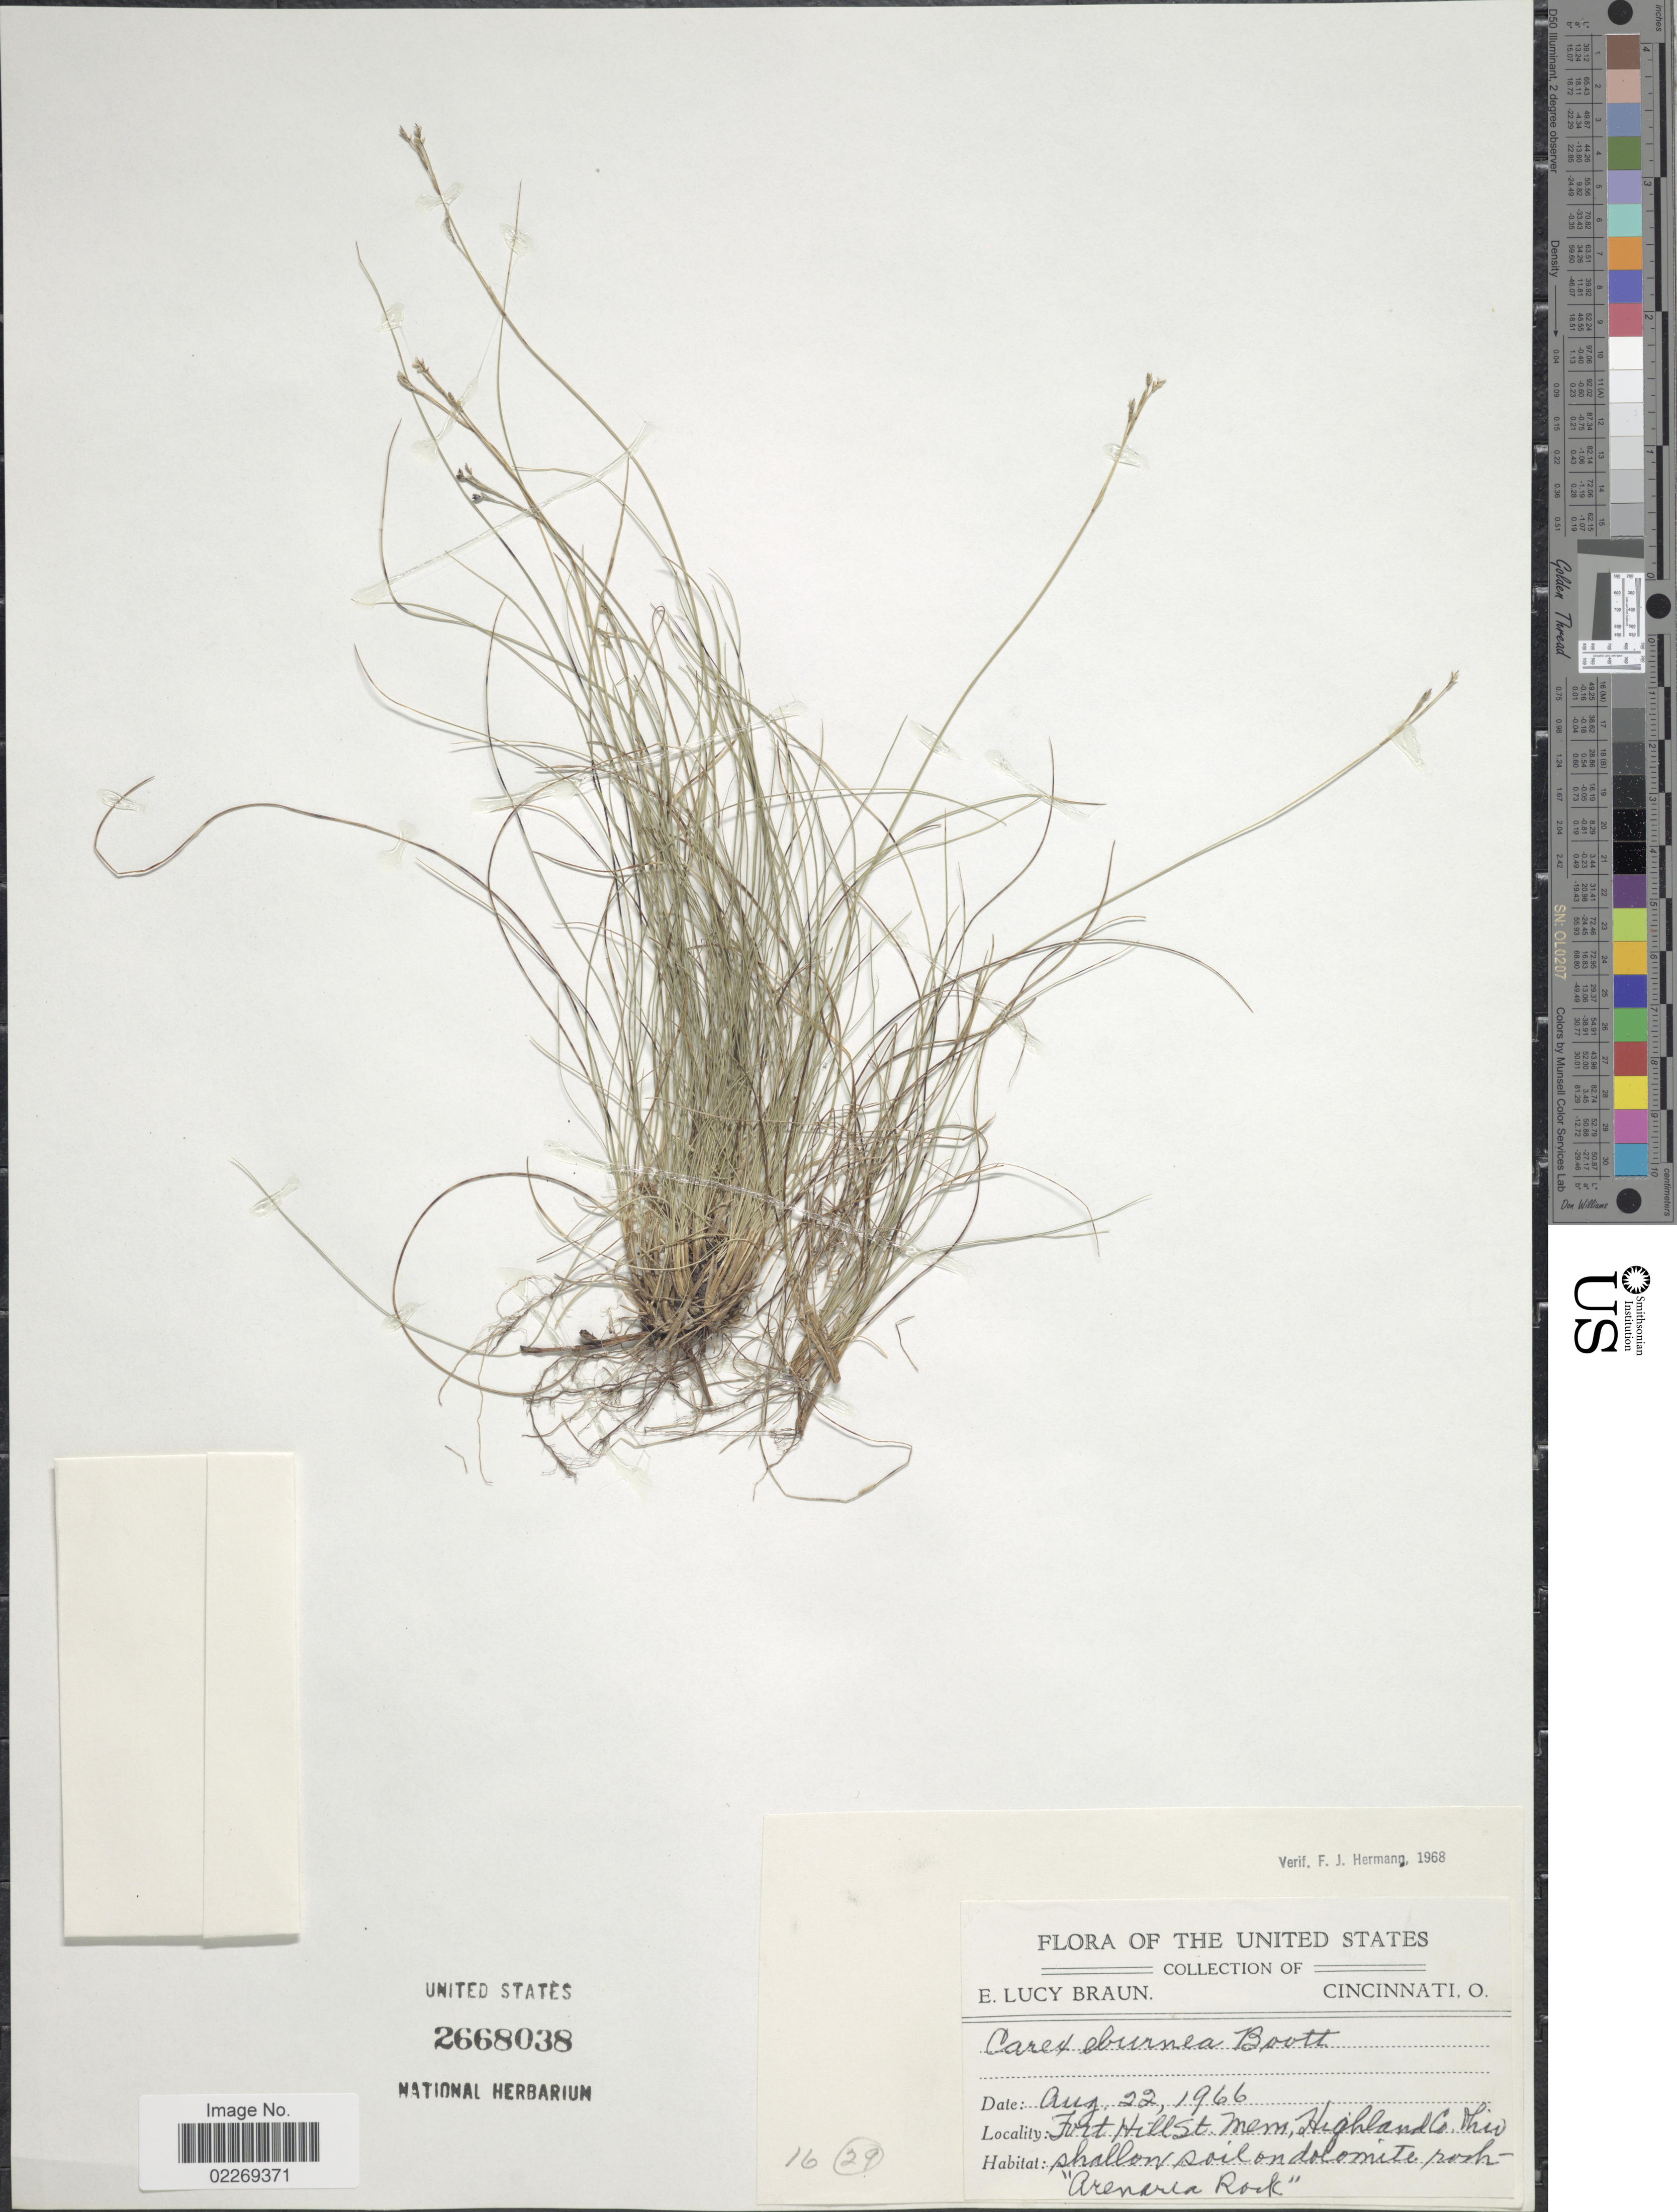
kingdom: Plantae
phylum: Tracheophyta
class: Liliopsida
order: Poales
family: Cyperaceae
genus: Carex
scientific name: Carex ebenea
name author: Rydb.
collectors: E. L. Braun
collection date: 1966-08-22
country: United States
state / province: Ohio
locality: Fort Hill St. Mem. Highland Co.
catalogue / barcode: US 2668038